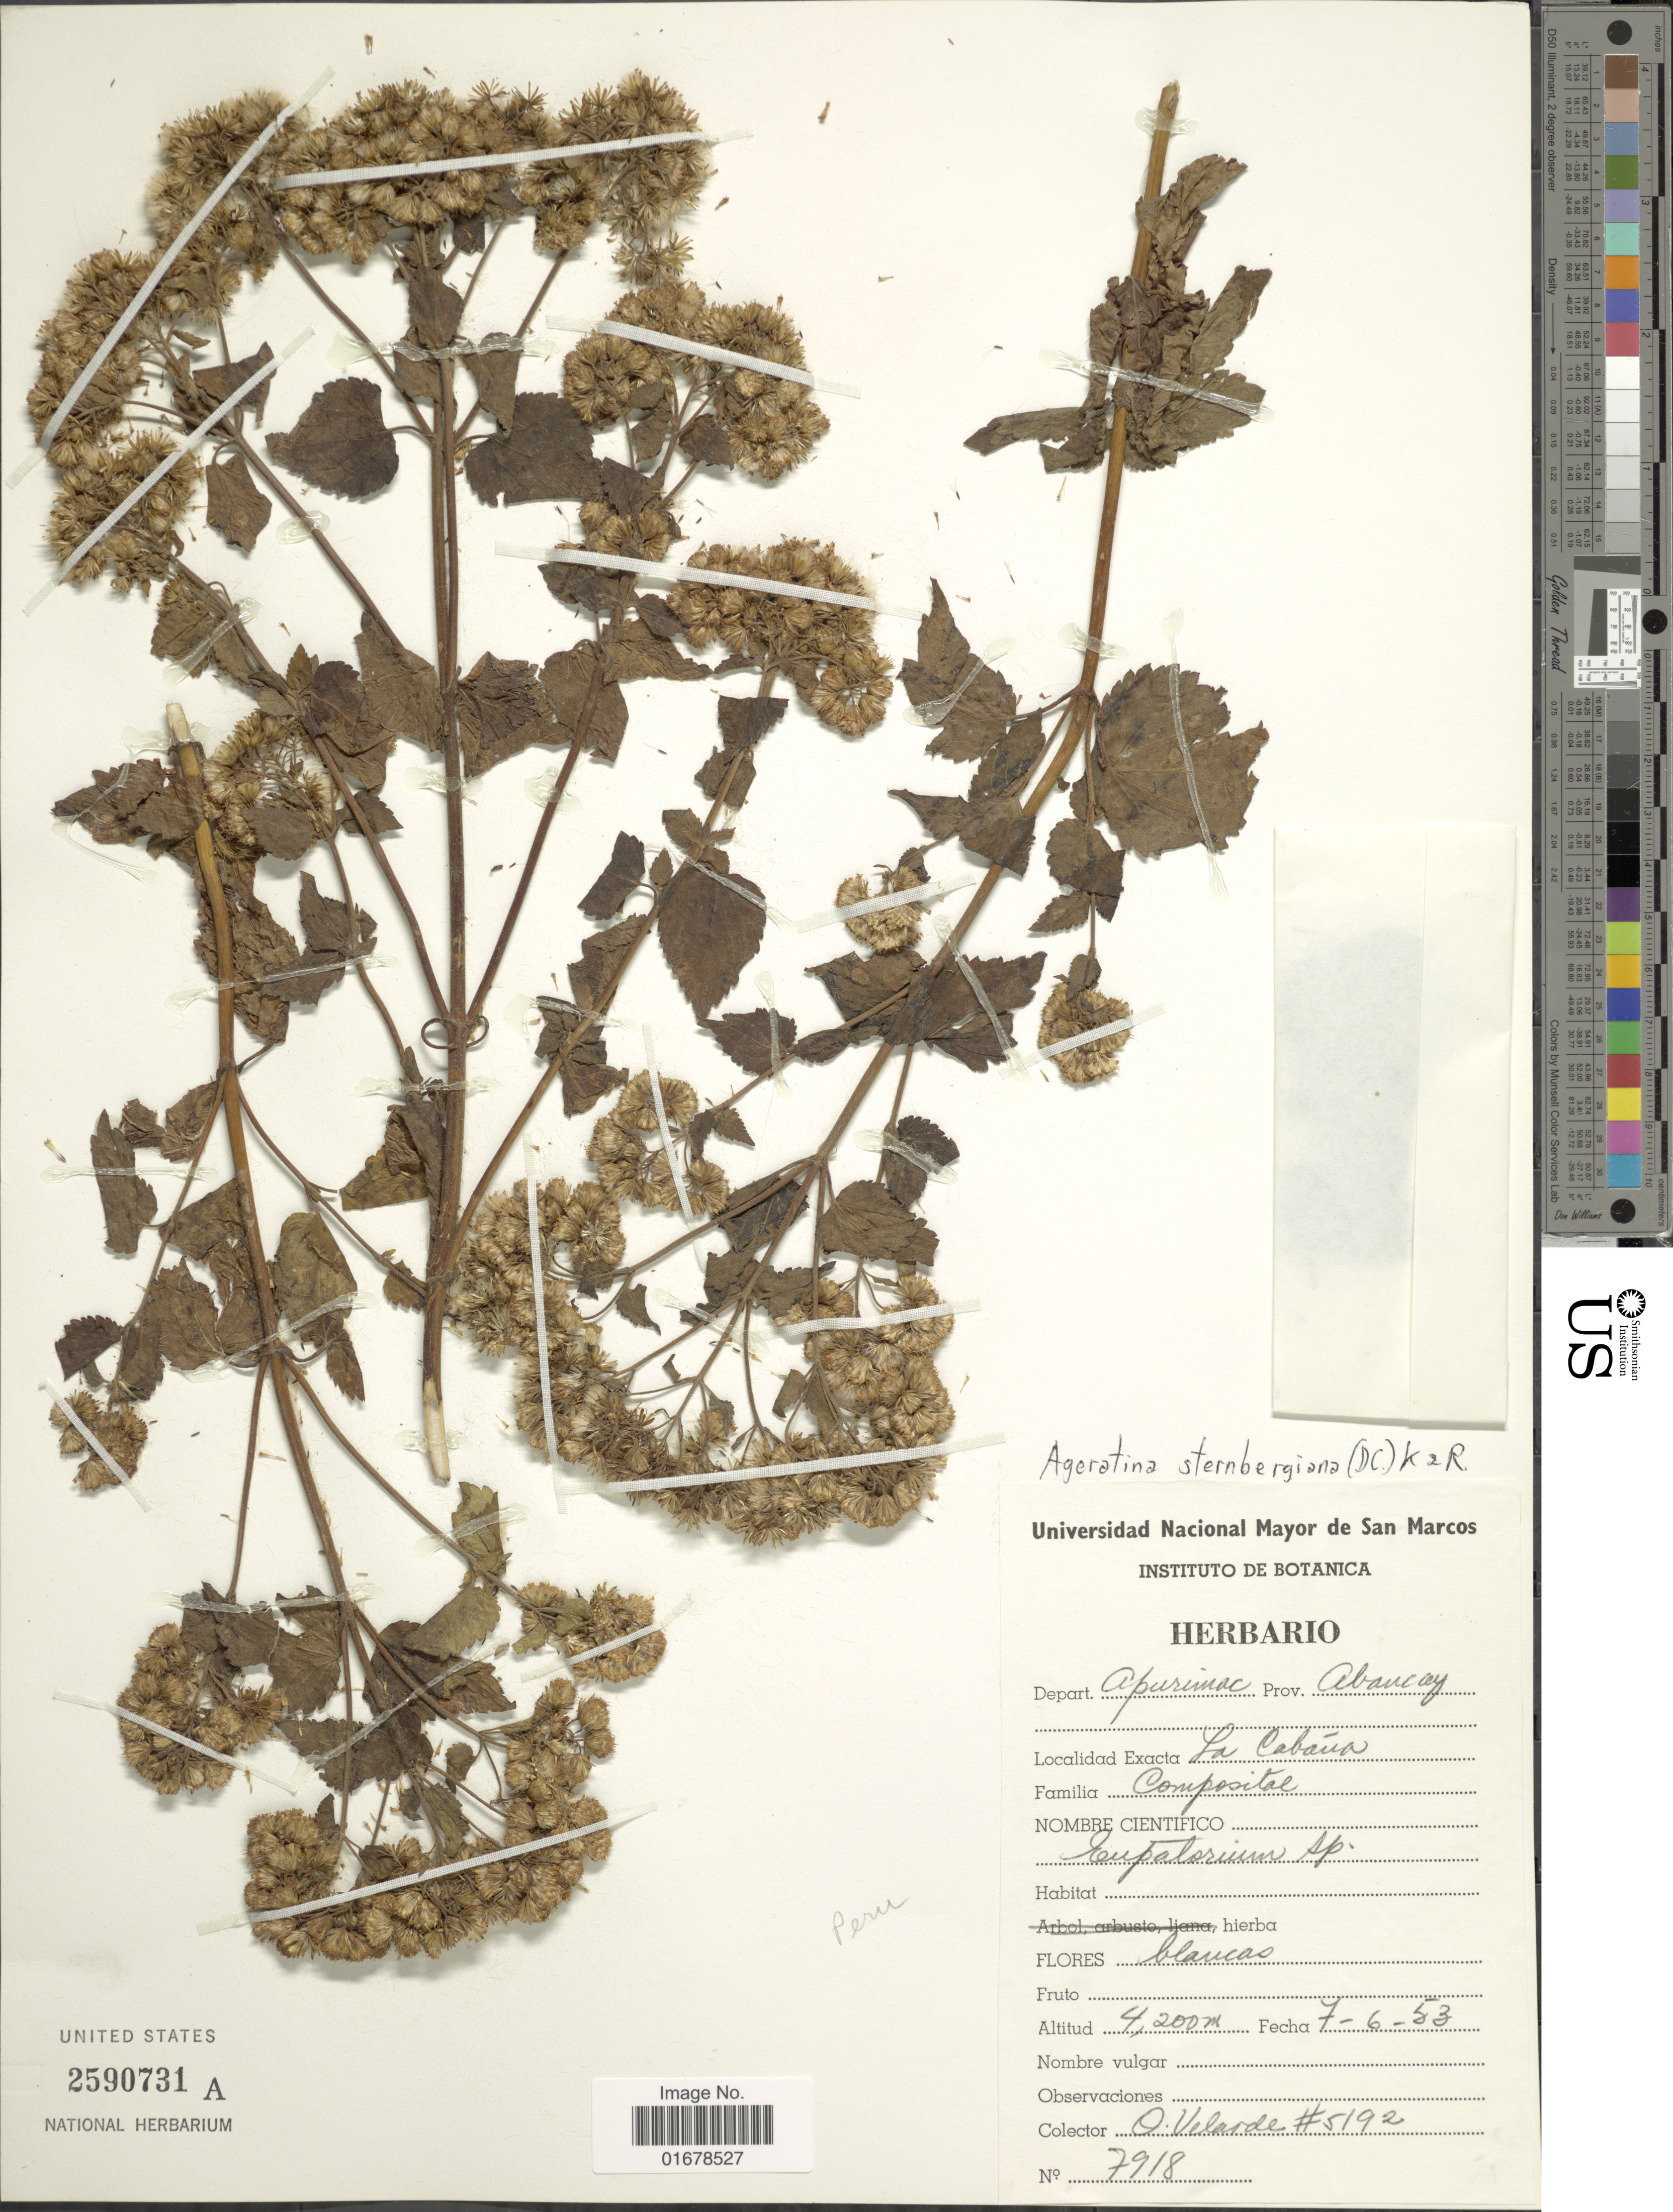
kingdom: Plantae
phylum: Tracheophyta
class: Magnoliopsida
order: Asterales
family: Asteraceae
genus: Ageratina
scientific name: Ageratina sternbergiana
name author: (DC.) R.M. King & H. Rob.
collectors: O. Velarde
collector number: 5192/7918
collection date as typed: Transcribed d/m/y: 7/6/53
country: Peru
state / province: Apurímac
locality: Depart. Apurimac, Prov. Abancay, La Cabaua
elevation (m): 4200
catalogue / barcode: US 2590731A